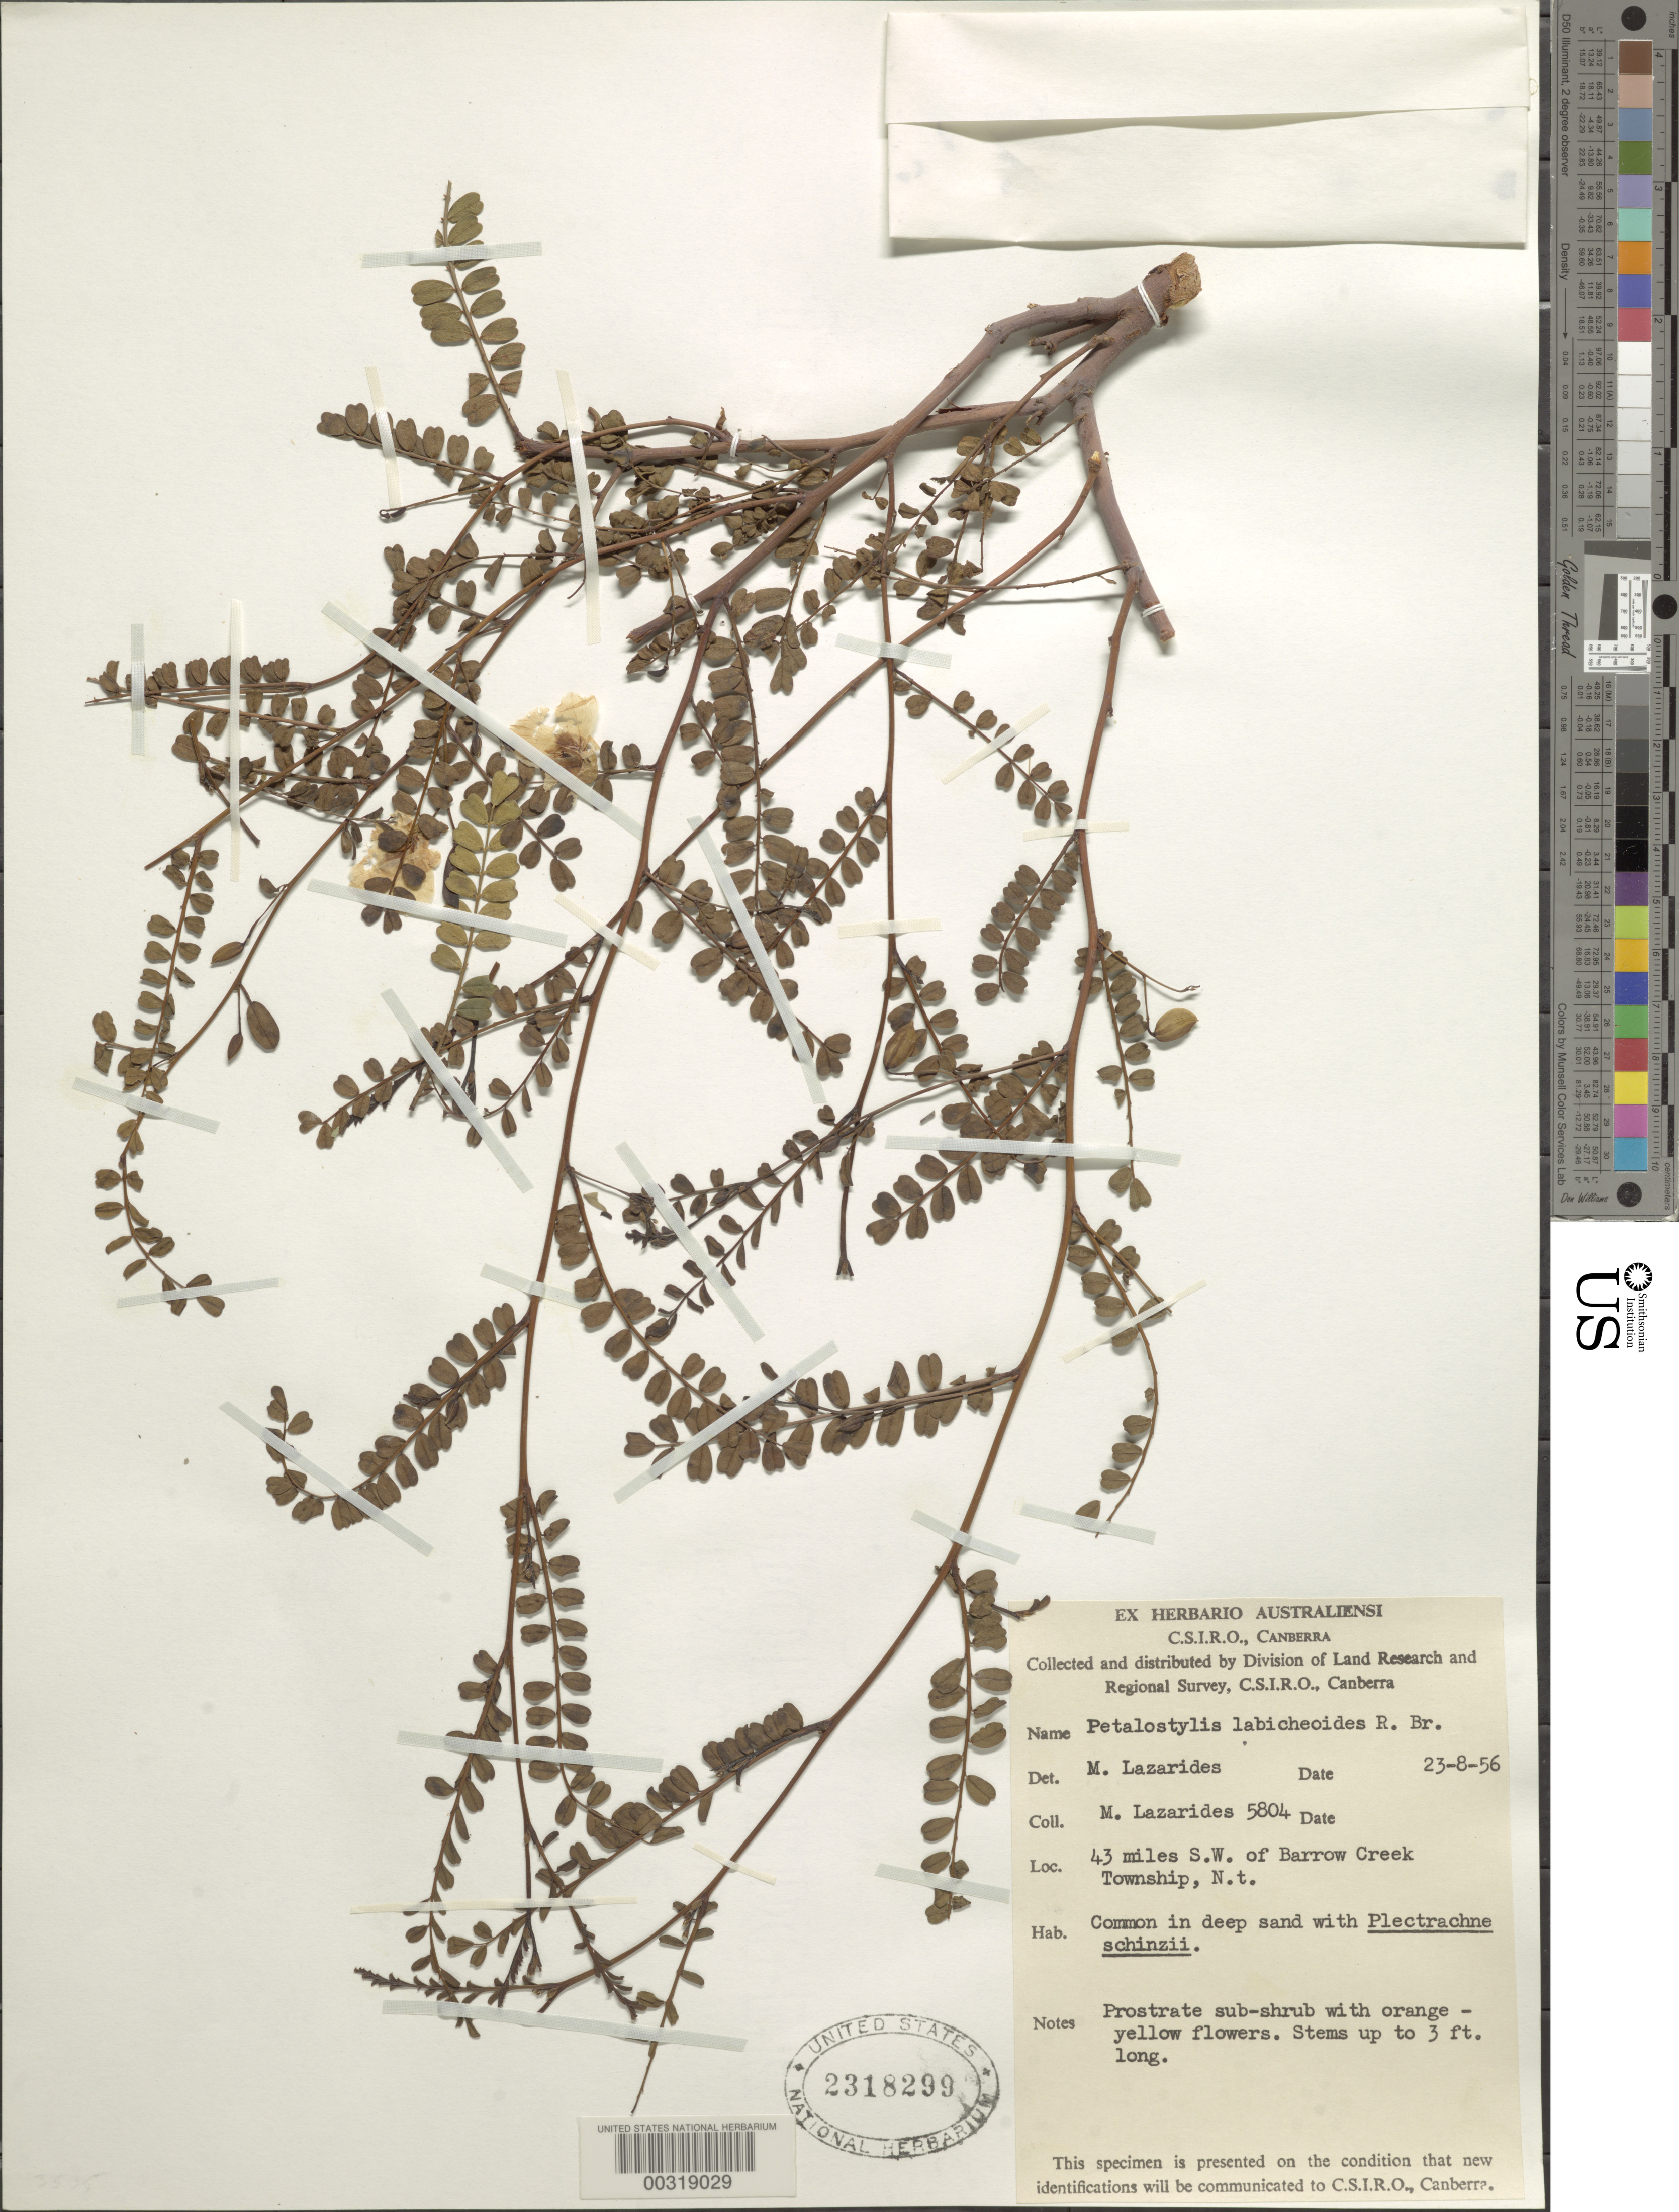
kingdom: Plantae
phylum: Tracheophyta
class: Magnoliopsida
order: Fabales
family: Fabaceae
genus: Petalostylis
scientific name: Petalostylis labicheoides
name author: R. Br.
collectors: M. Lazarides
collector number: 5804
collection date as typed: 23 Aug 1956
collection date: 1956-08-23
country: Australia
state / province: Northern Territory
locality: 43 mi sw of barrow creek township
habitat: Deep sand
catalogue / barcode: US 2318299